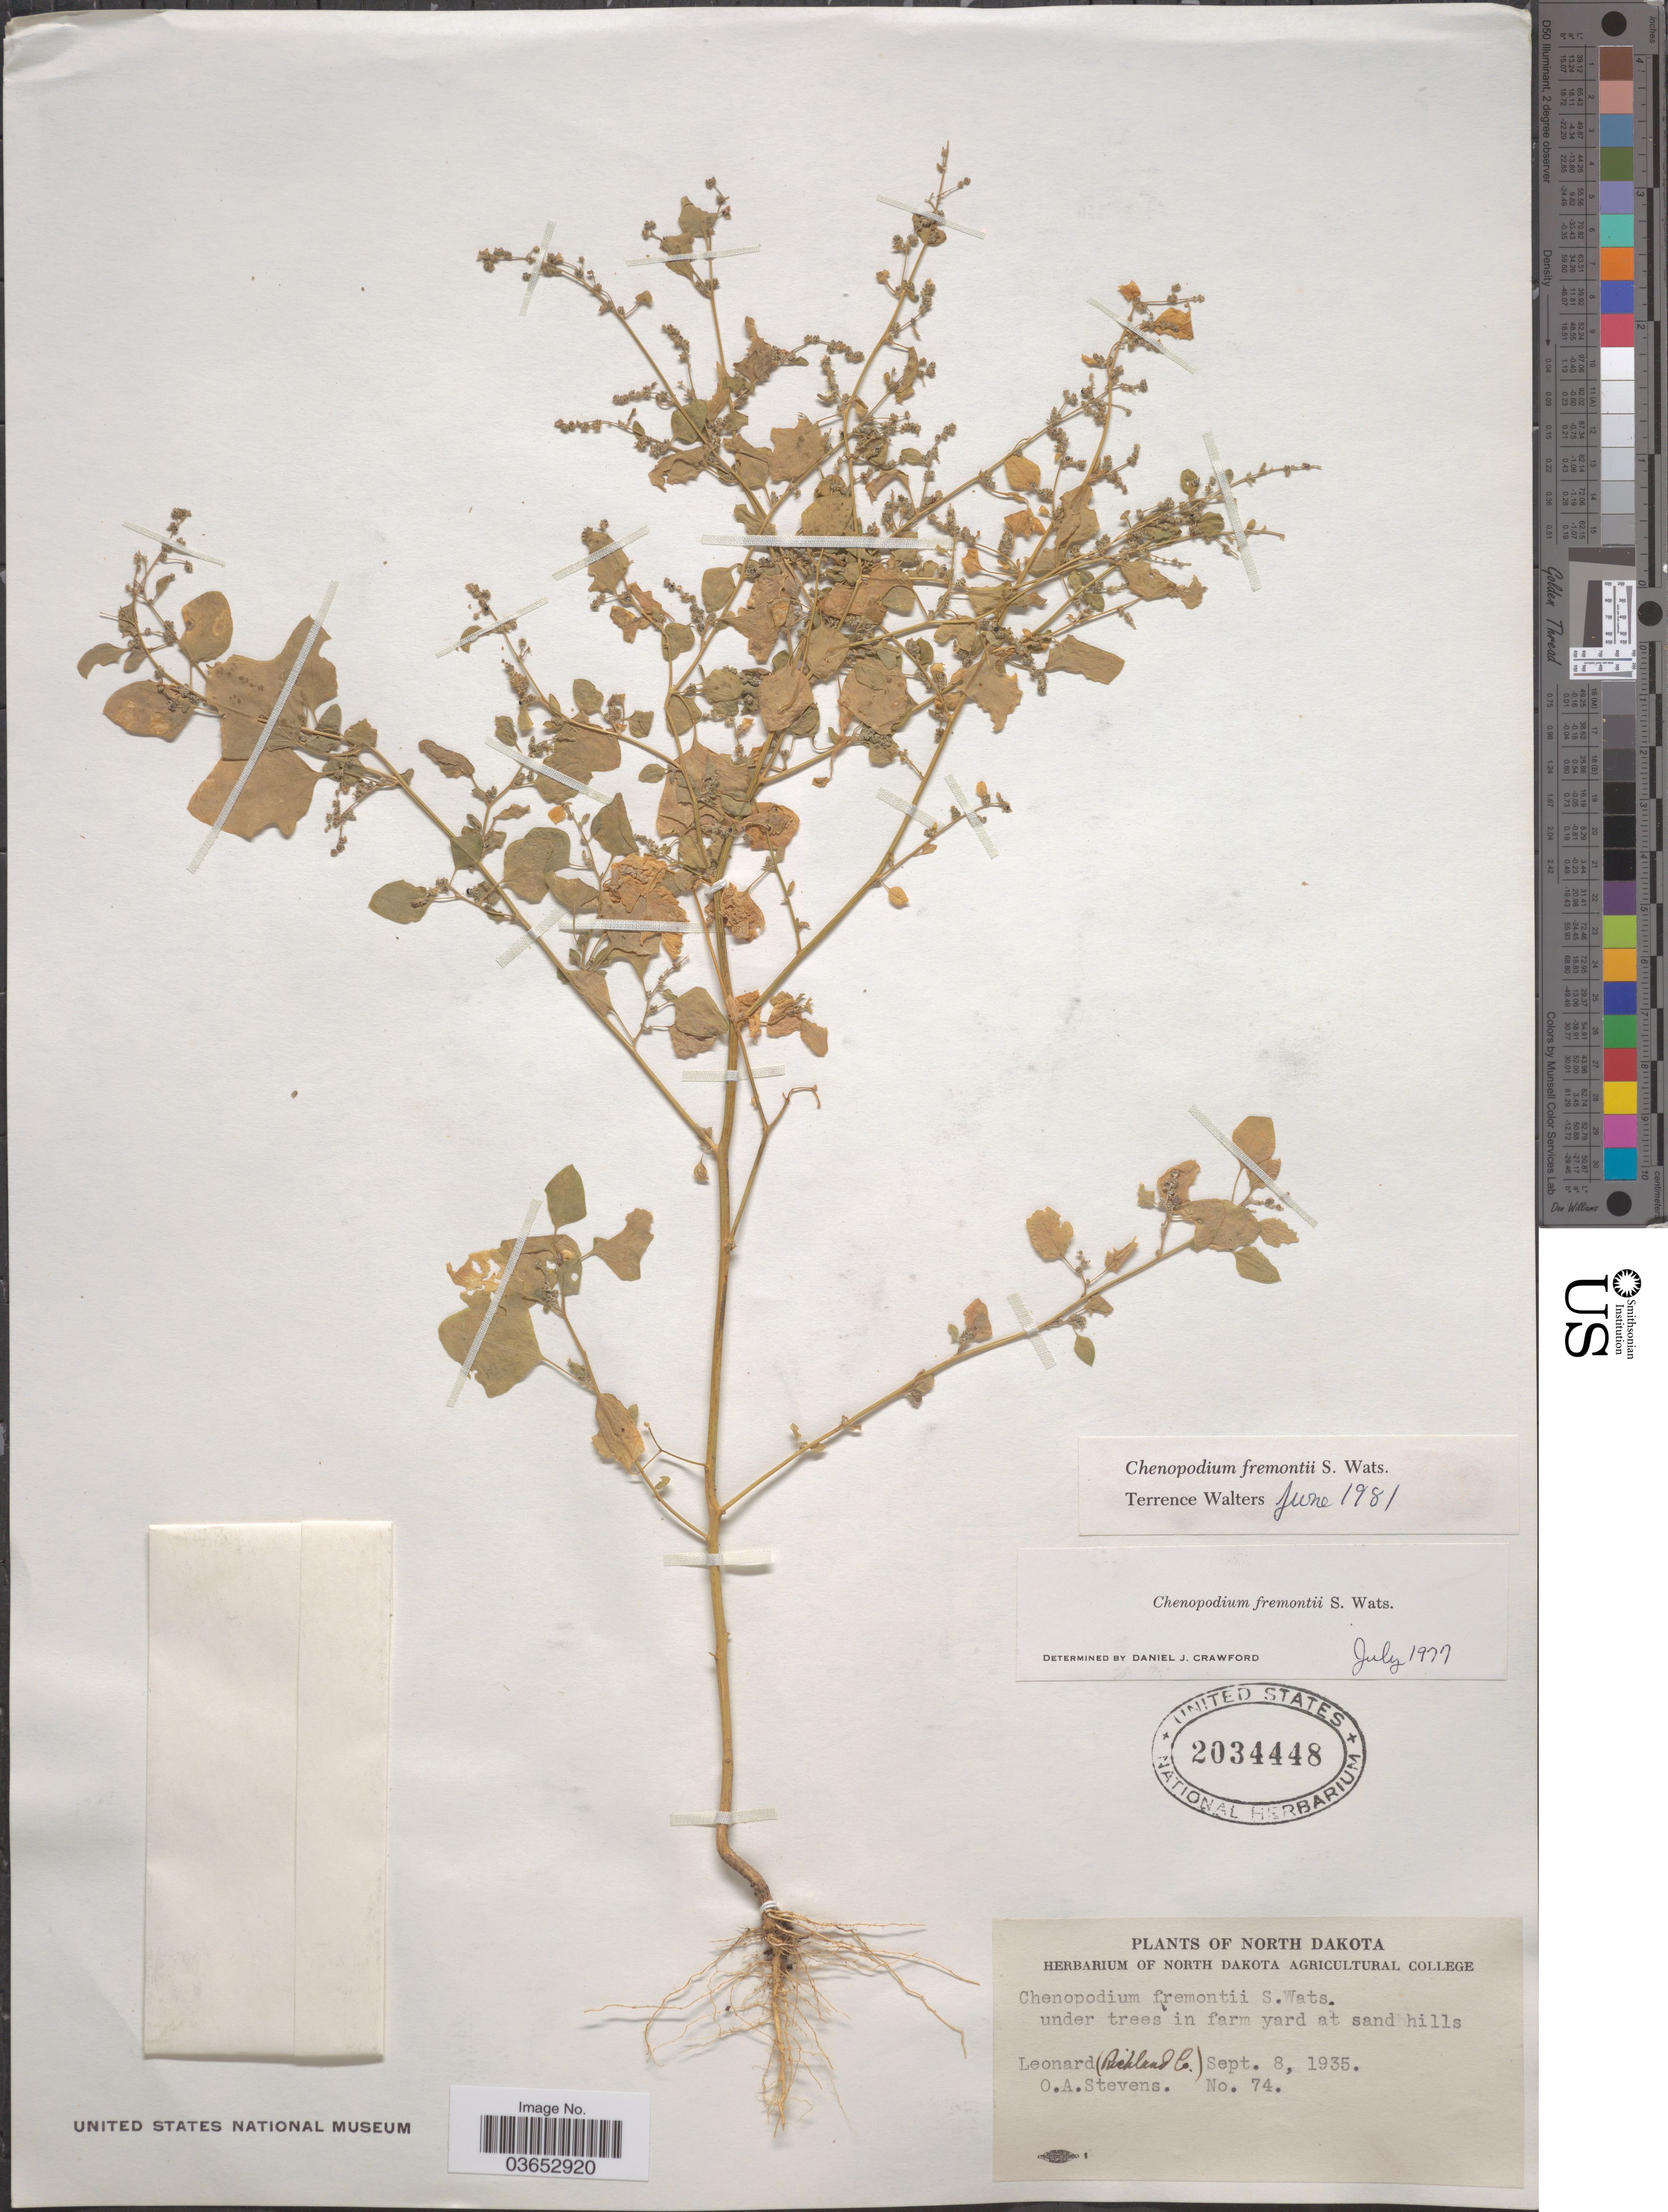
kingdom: Plantae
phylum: Tracheophyta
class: Magnoliopsida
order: Caryophyllales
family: Amaranthaceae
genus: Chenopodium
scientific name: Chenopodium fremontii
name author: S. Watson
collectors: O. A. Stevens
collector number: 74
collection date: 1935-09-08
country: United States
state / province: North Dakota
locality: Leonard (Richland Co.).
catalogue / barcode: US 2034448